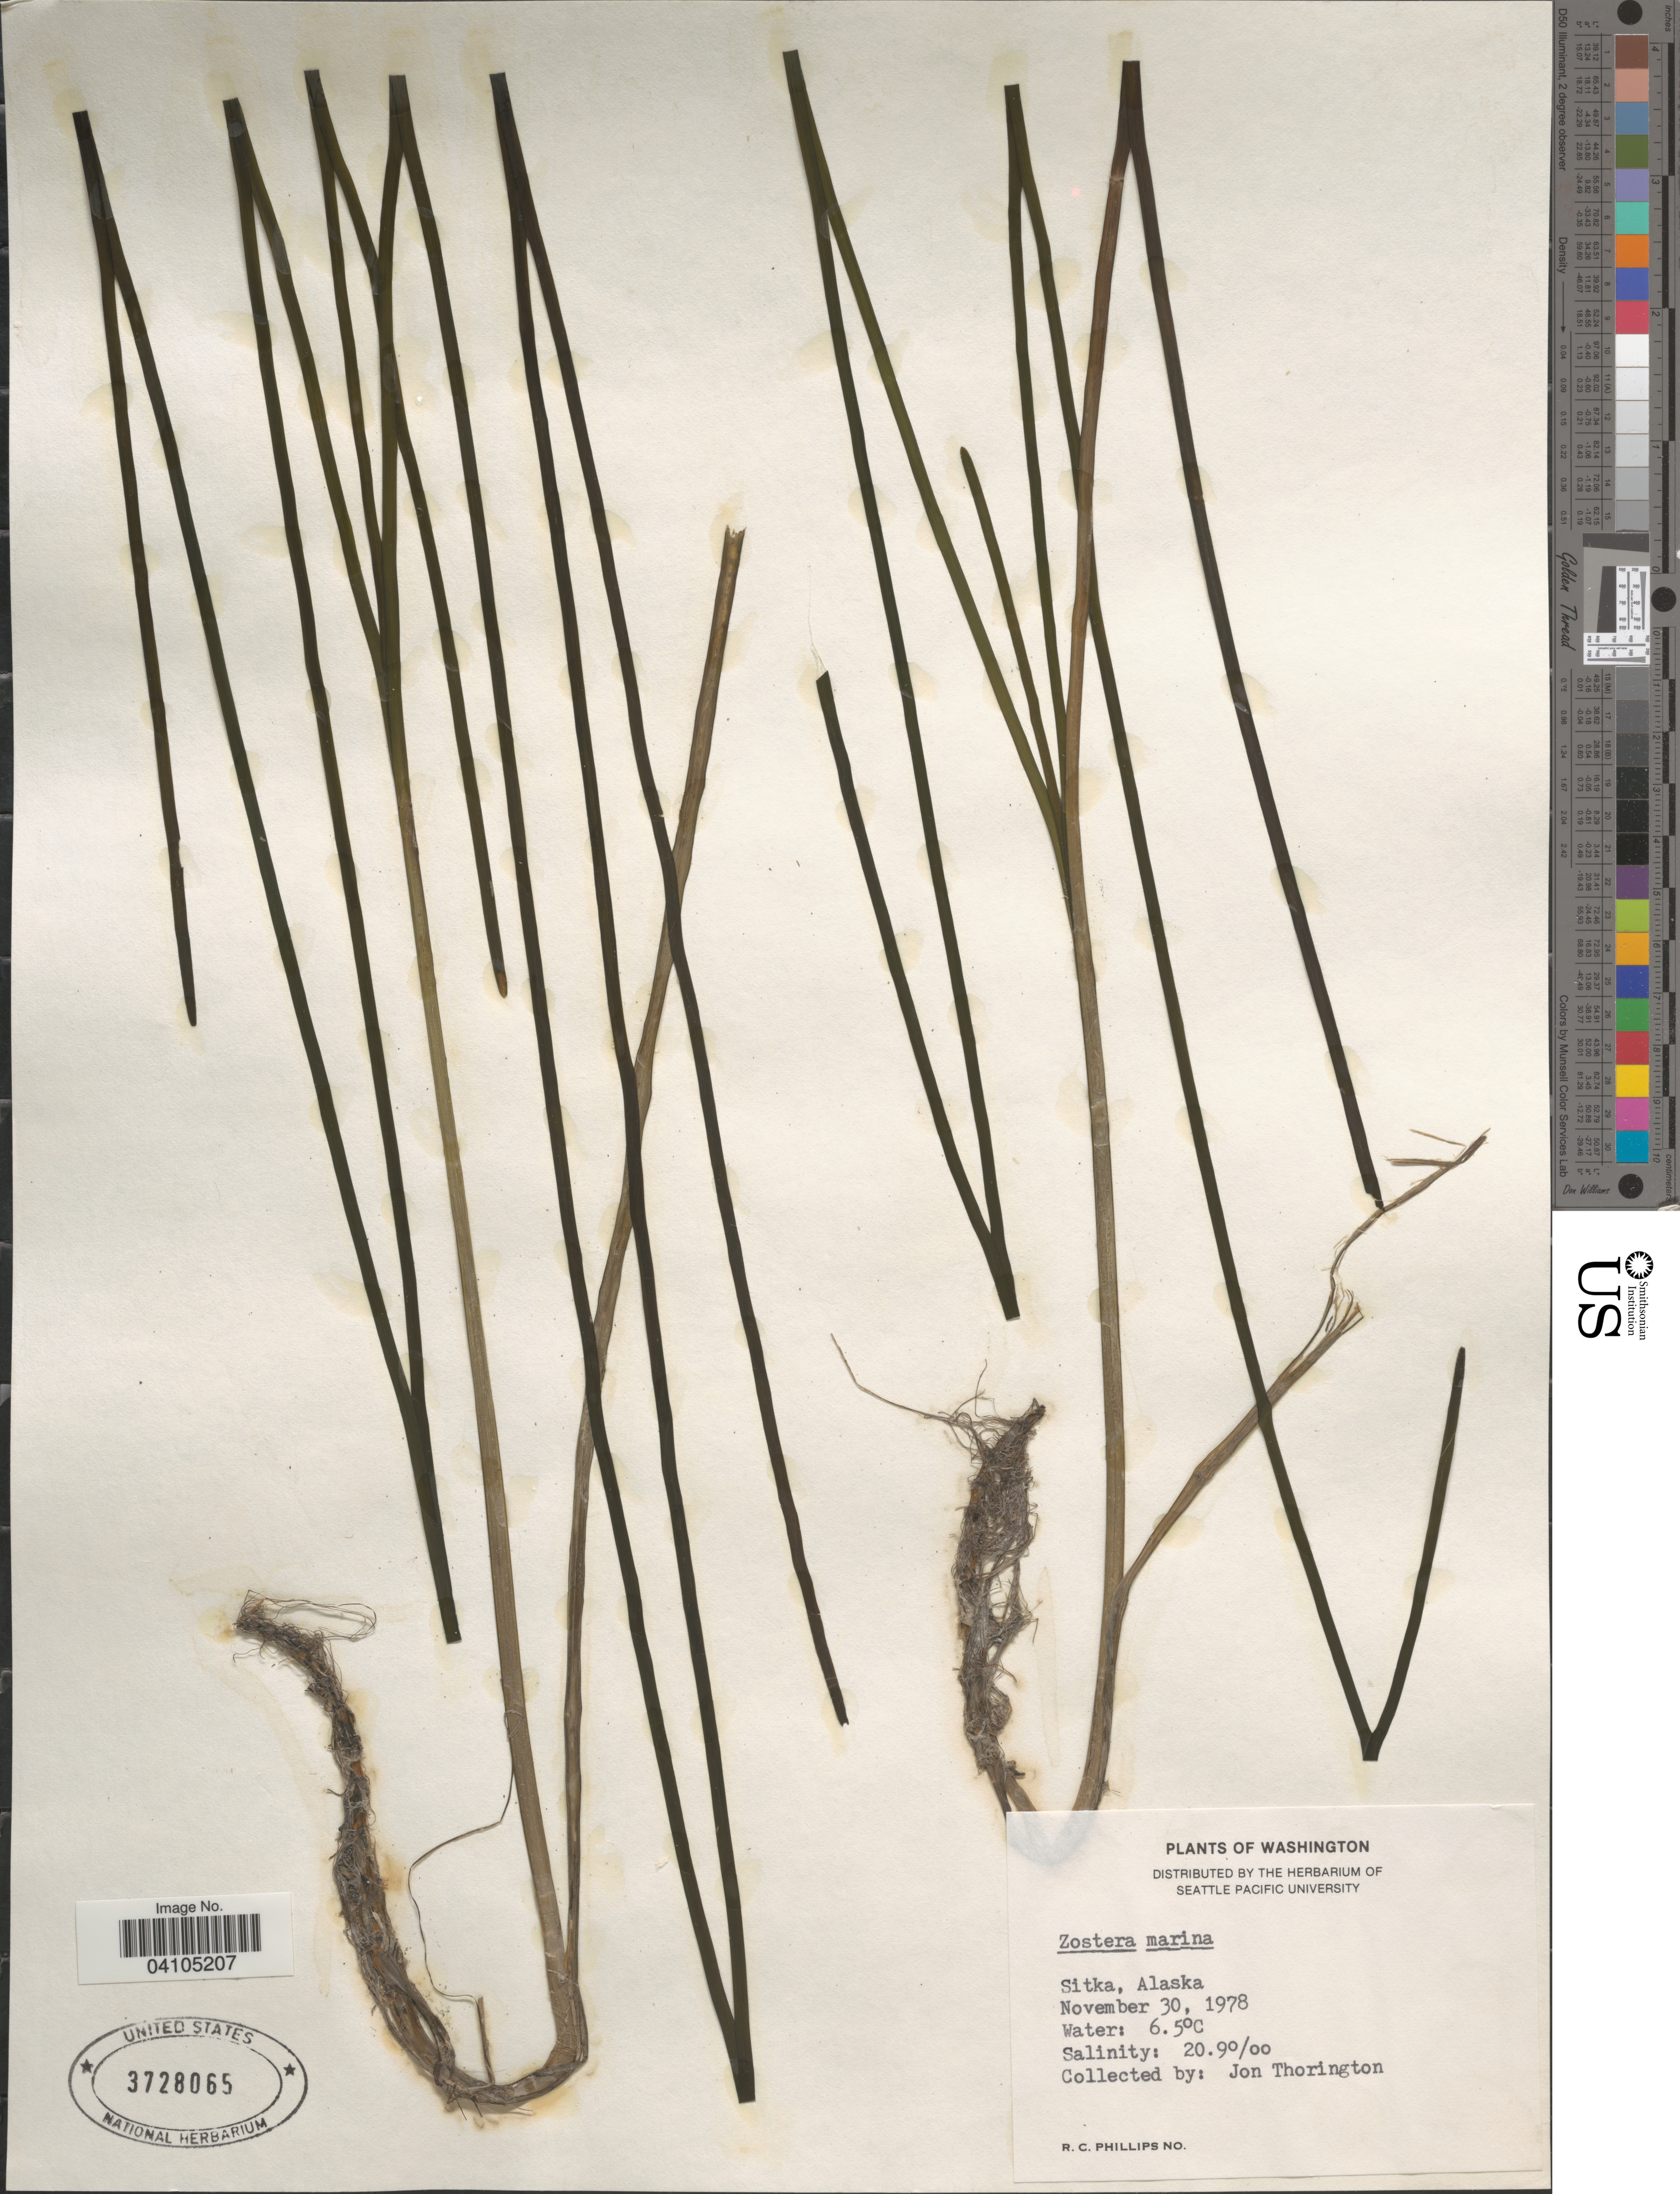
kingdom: Plantae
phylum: Tracheophyta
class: Liliopsida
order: Alismatales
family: Zosteraceae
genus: Zostera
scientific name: Zostera marina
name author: L.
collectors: J. Thorington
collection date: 1978-11-30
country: United States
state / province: Alaska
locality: Sitka.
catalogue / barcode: US 3728065